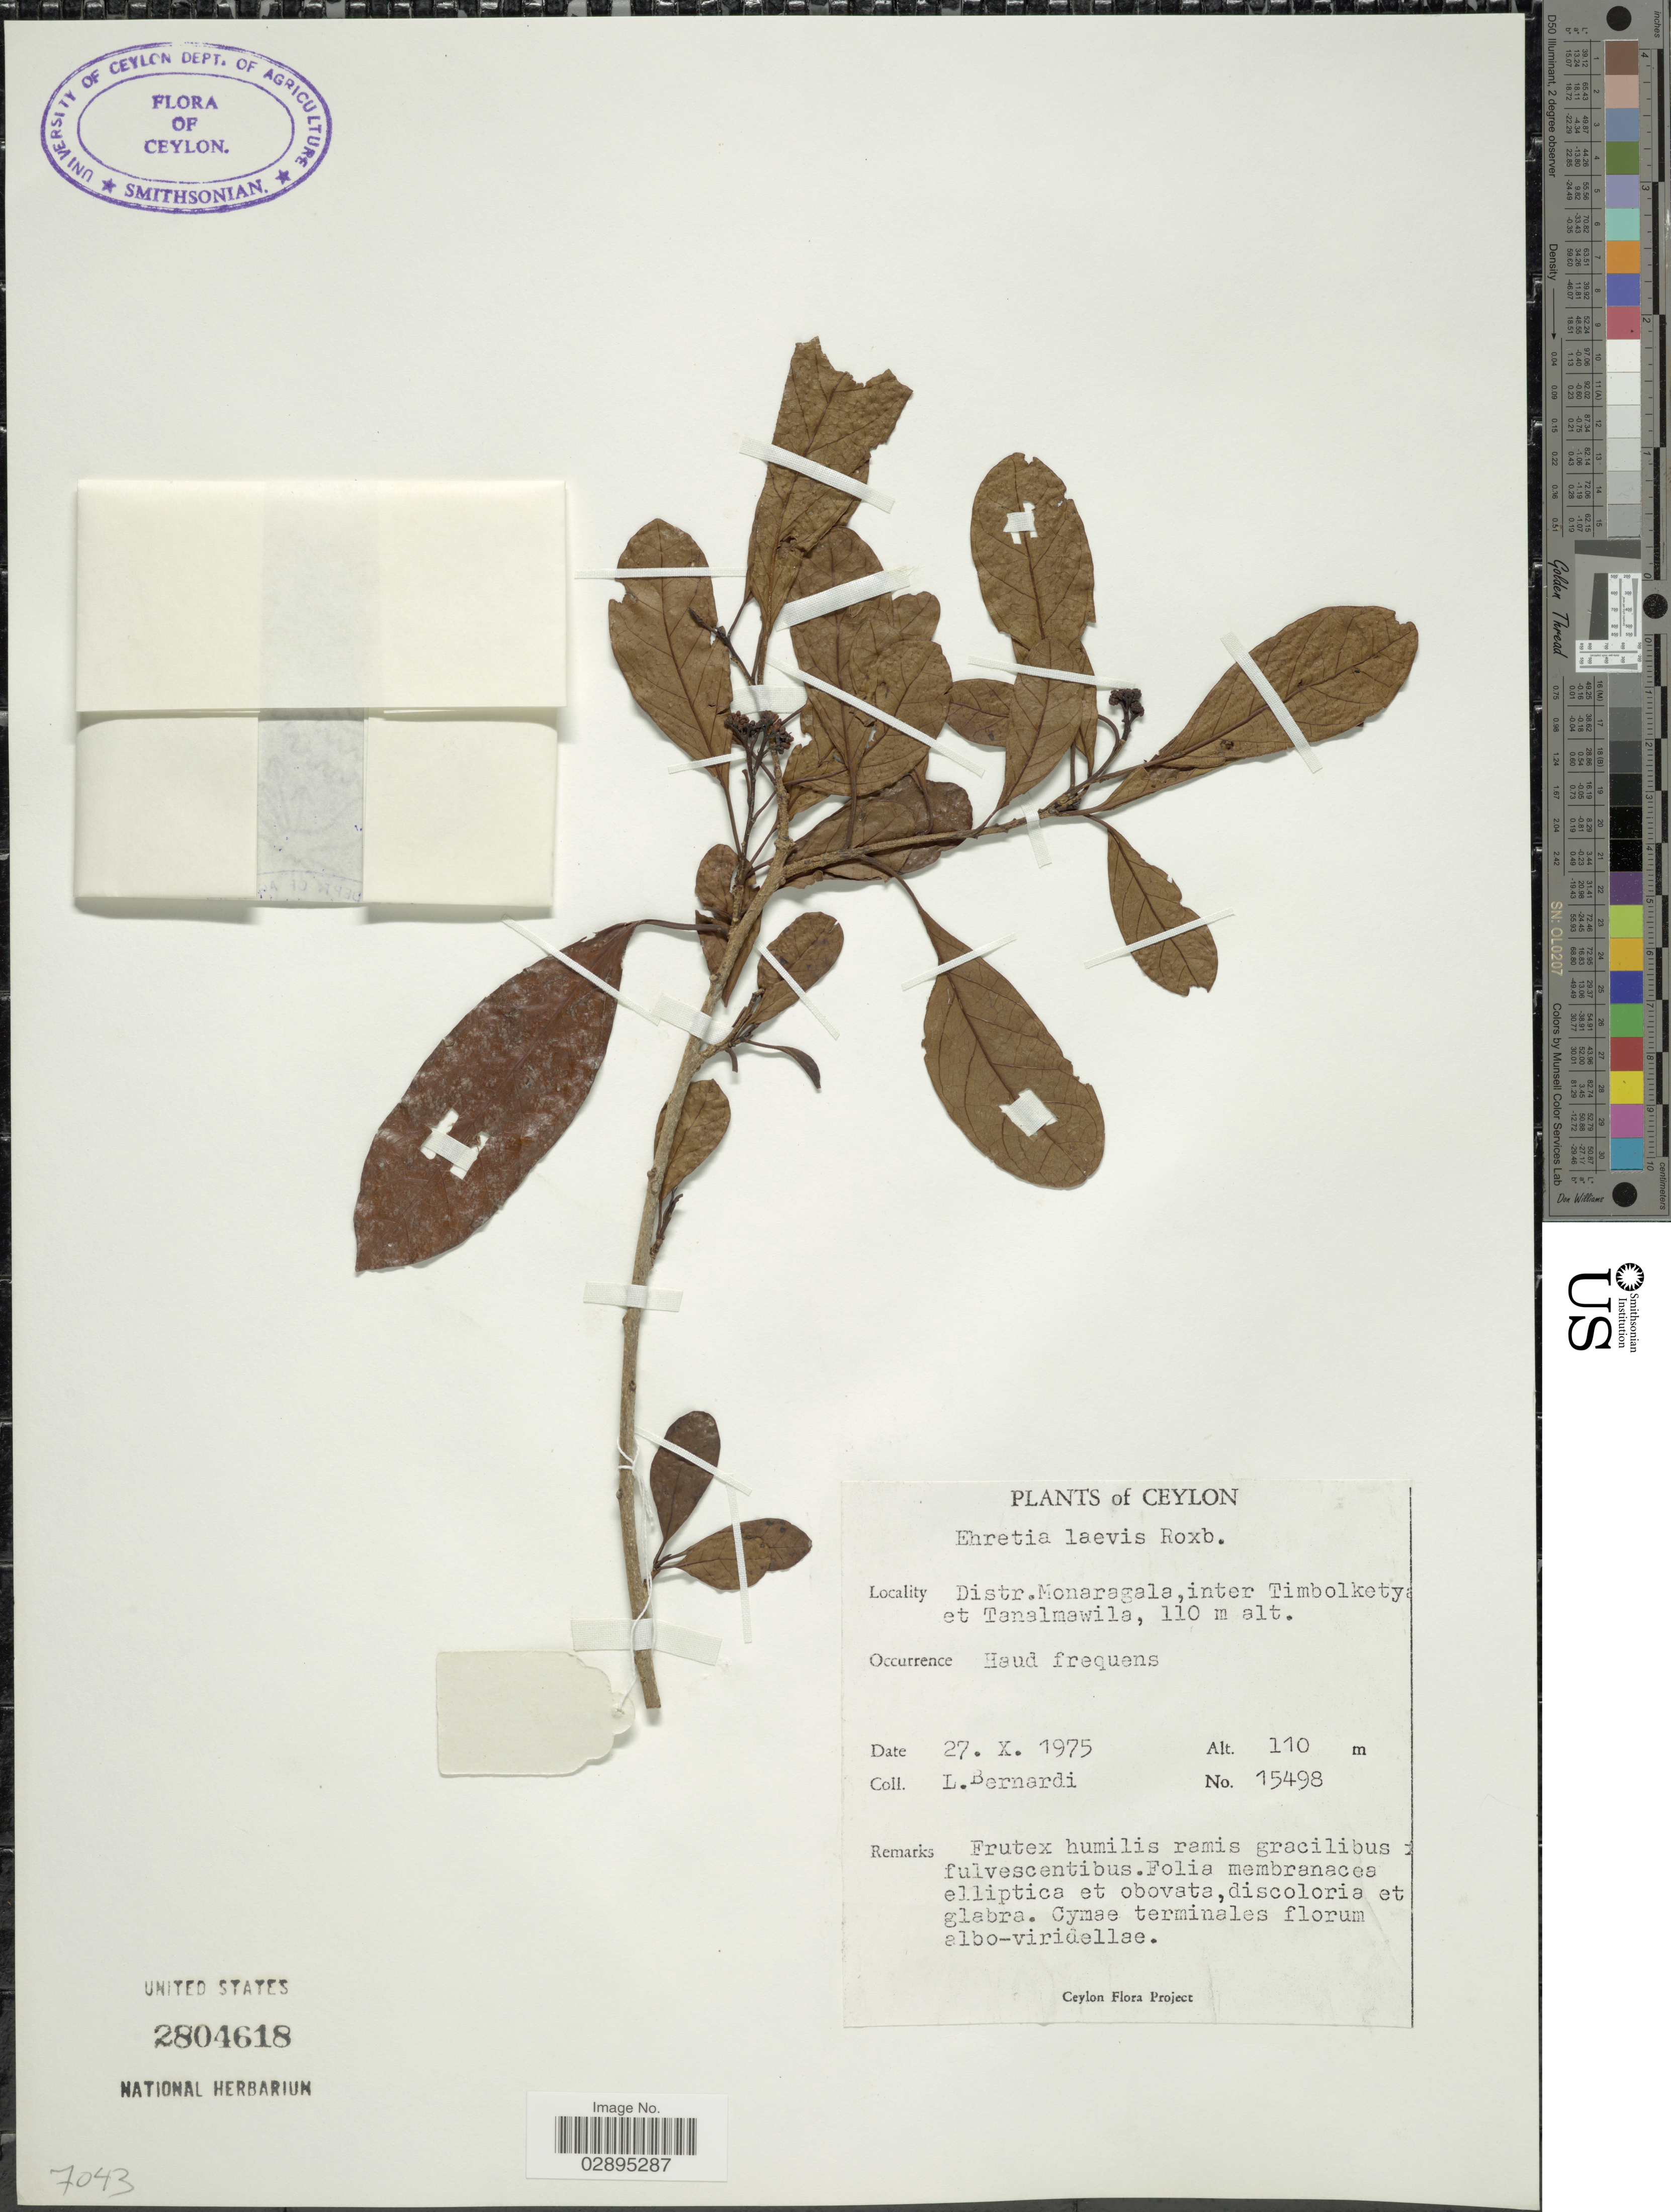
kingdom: Plantae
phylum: Tracheophyta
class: Magnoliopsida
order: Boraginales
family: Ehretiaceae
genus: Ehretia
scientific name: Ehretia laevis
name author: Roxb.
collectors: L. Bernardi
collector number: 15498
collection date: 1975-10-27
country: Sri Lanka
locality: Ceylon. Distr. Monaragala, inter Timbolketya et Tanalmawila.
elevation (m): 110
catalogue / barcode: US 2804618